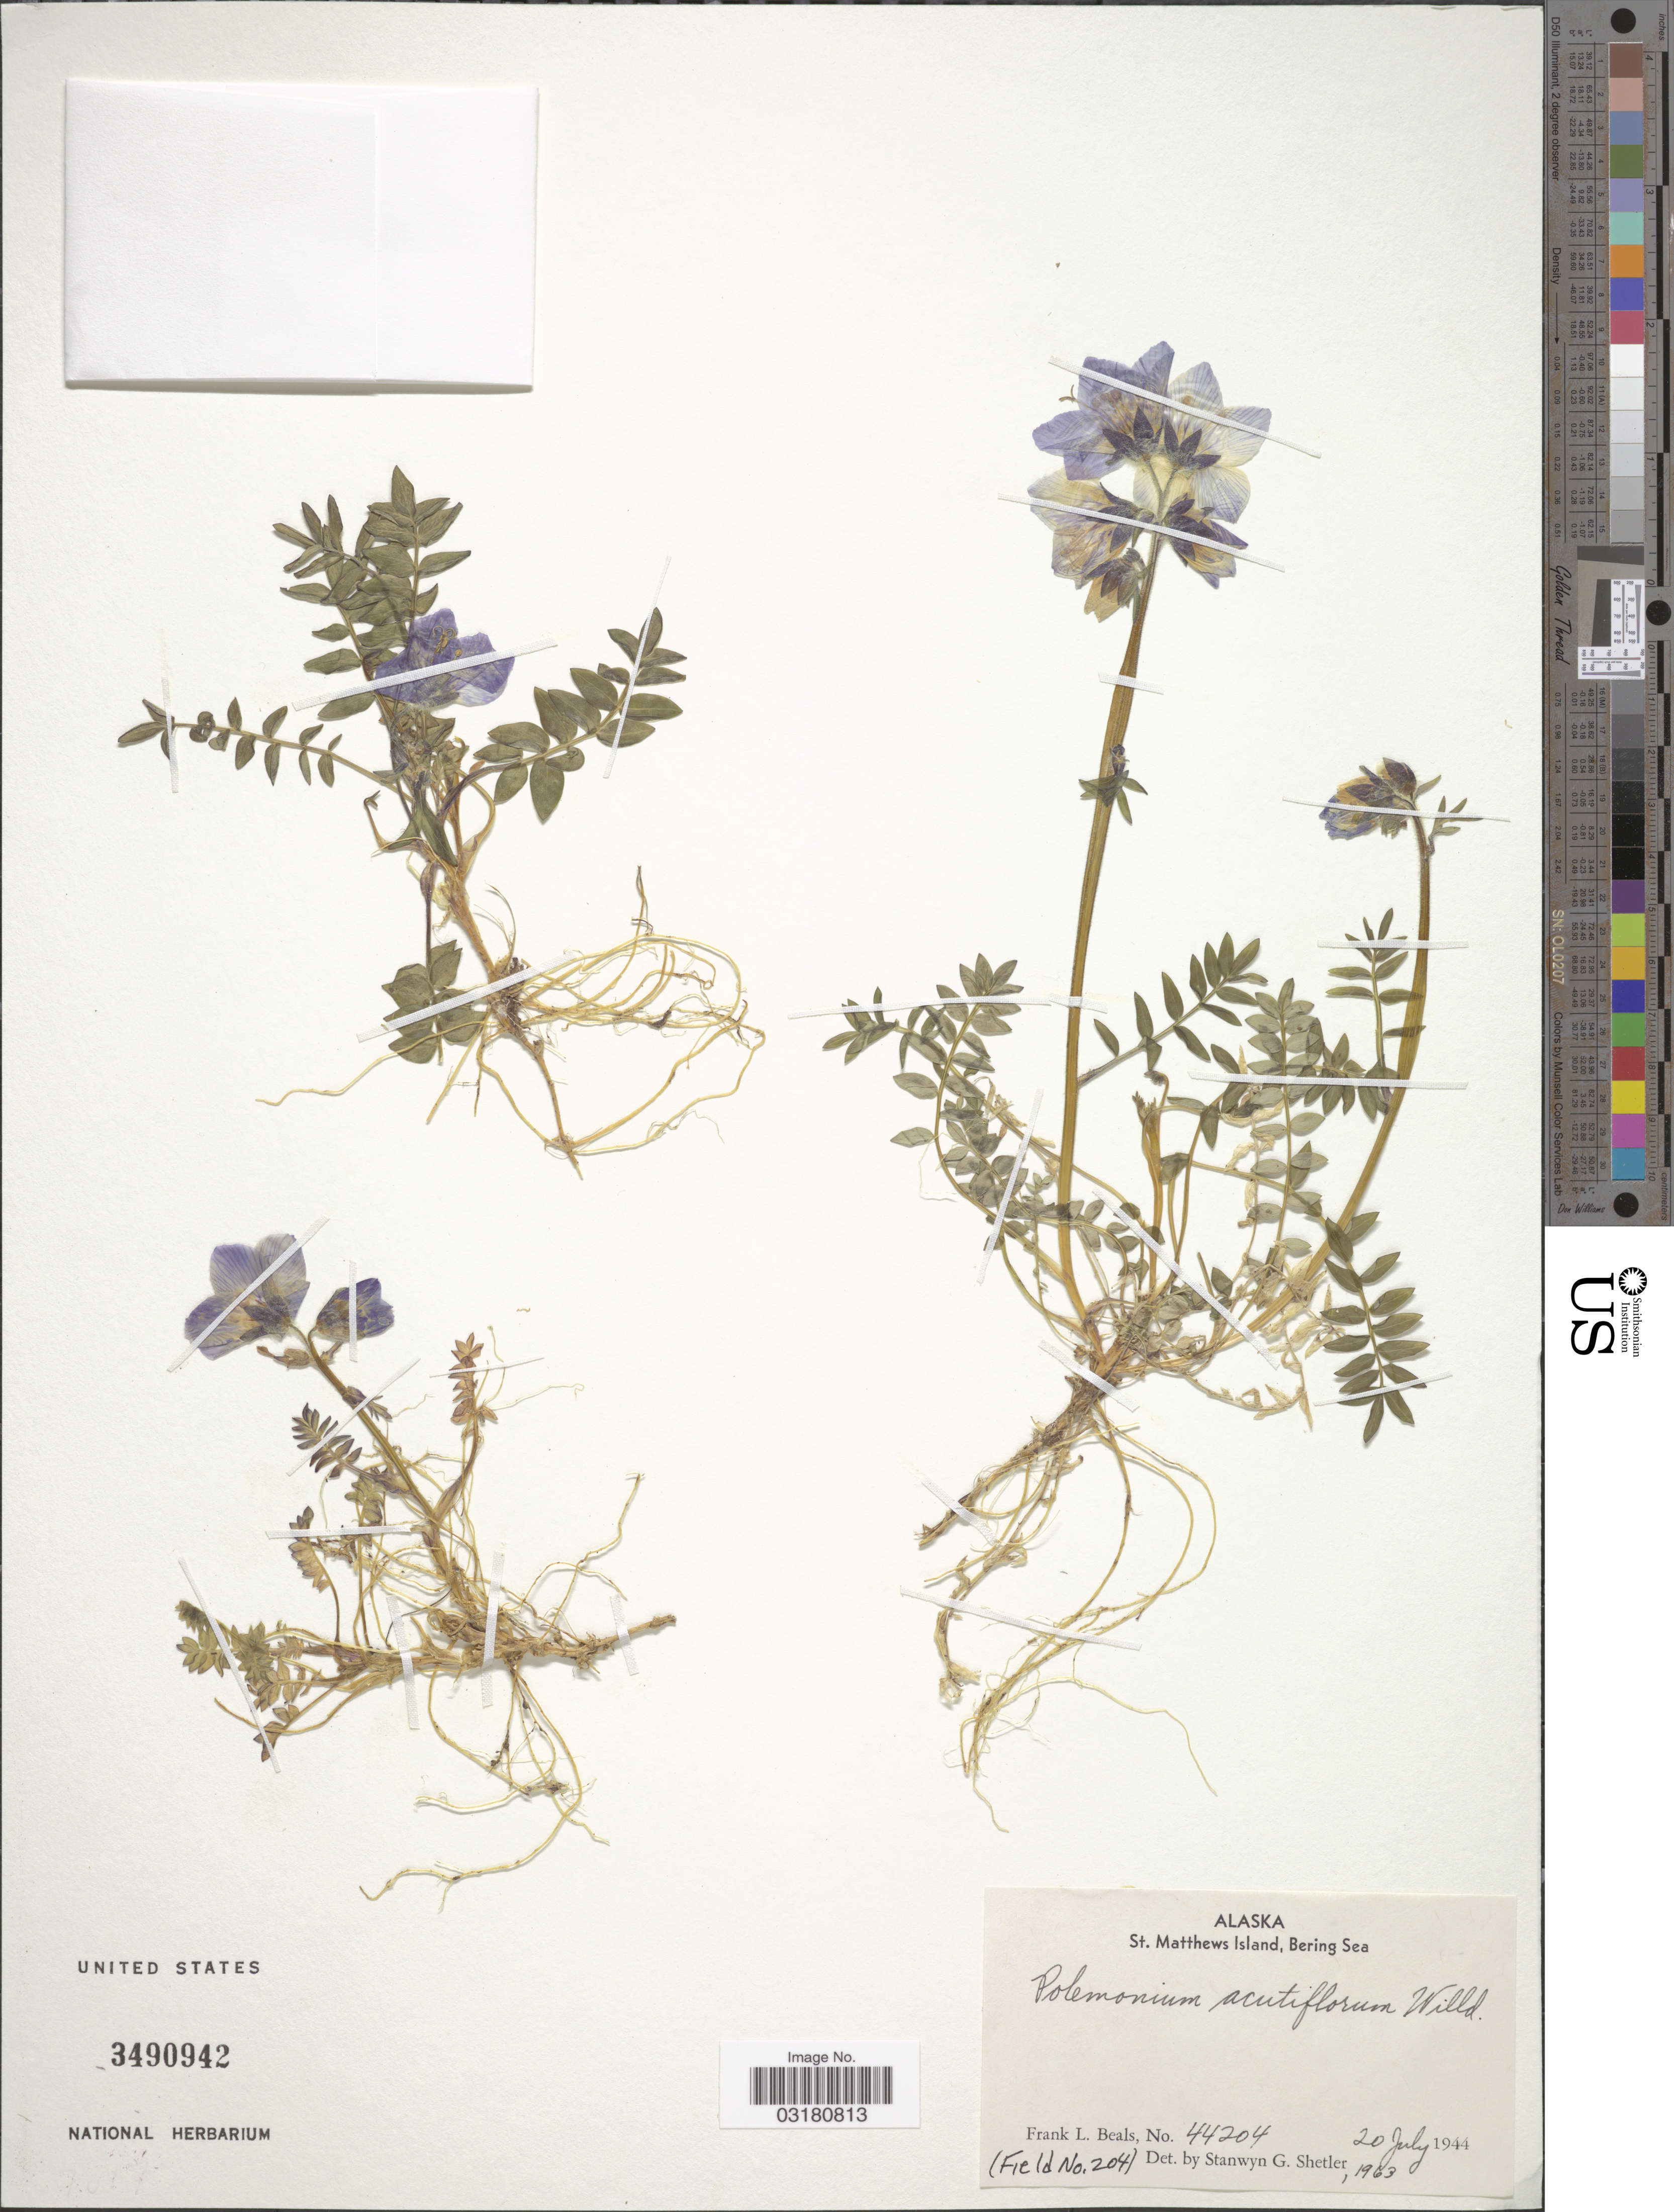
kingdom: Plantae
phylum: Tracheophyta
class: Magnoliopsida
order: Ericales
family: Polemoniaceae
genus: Polemonium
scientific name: Polemonium acutiflorum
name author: Willd. ex Roem. & Schult.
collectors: F. Beals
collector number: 44204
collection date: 1944-07-20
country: United States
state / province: Alaska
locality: St. Matthews Island, Bering Sea.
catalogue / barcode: US 3490942